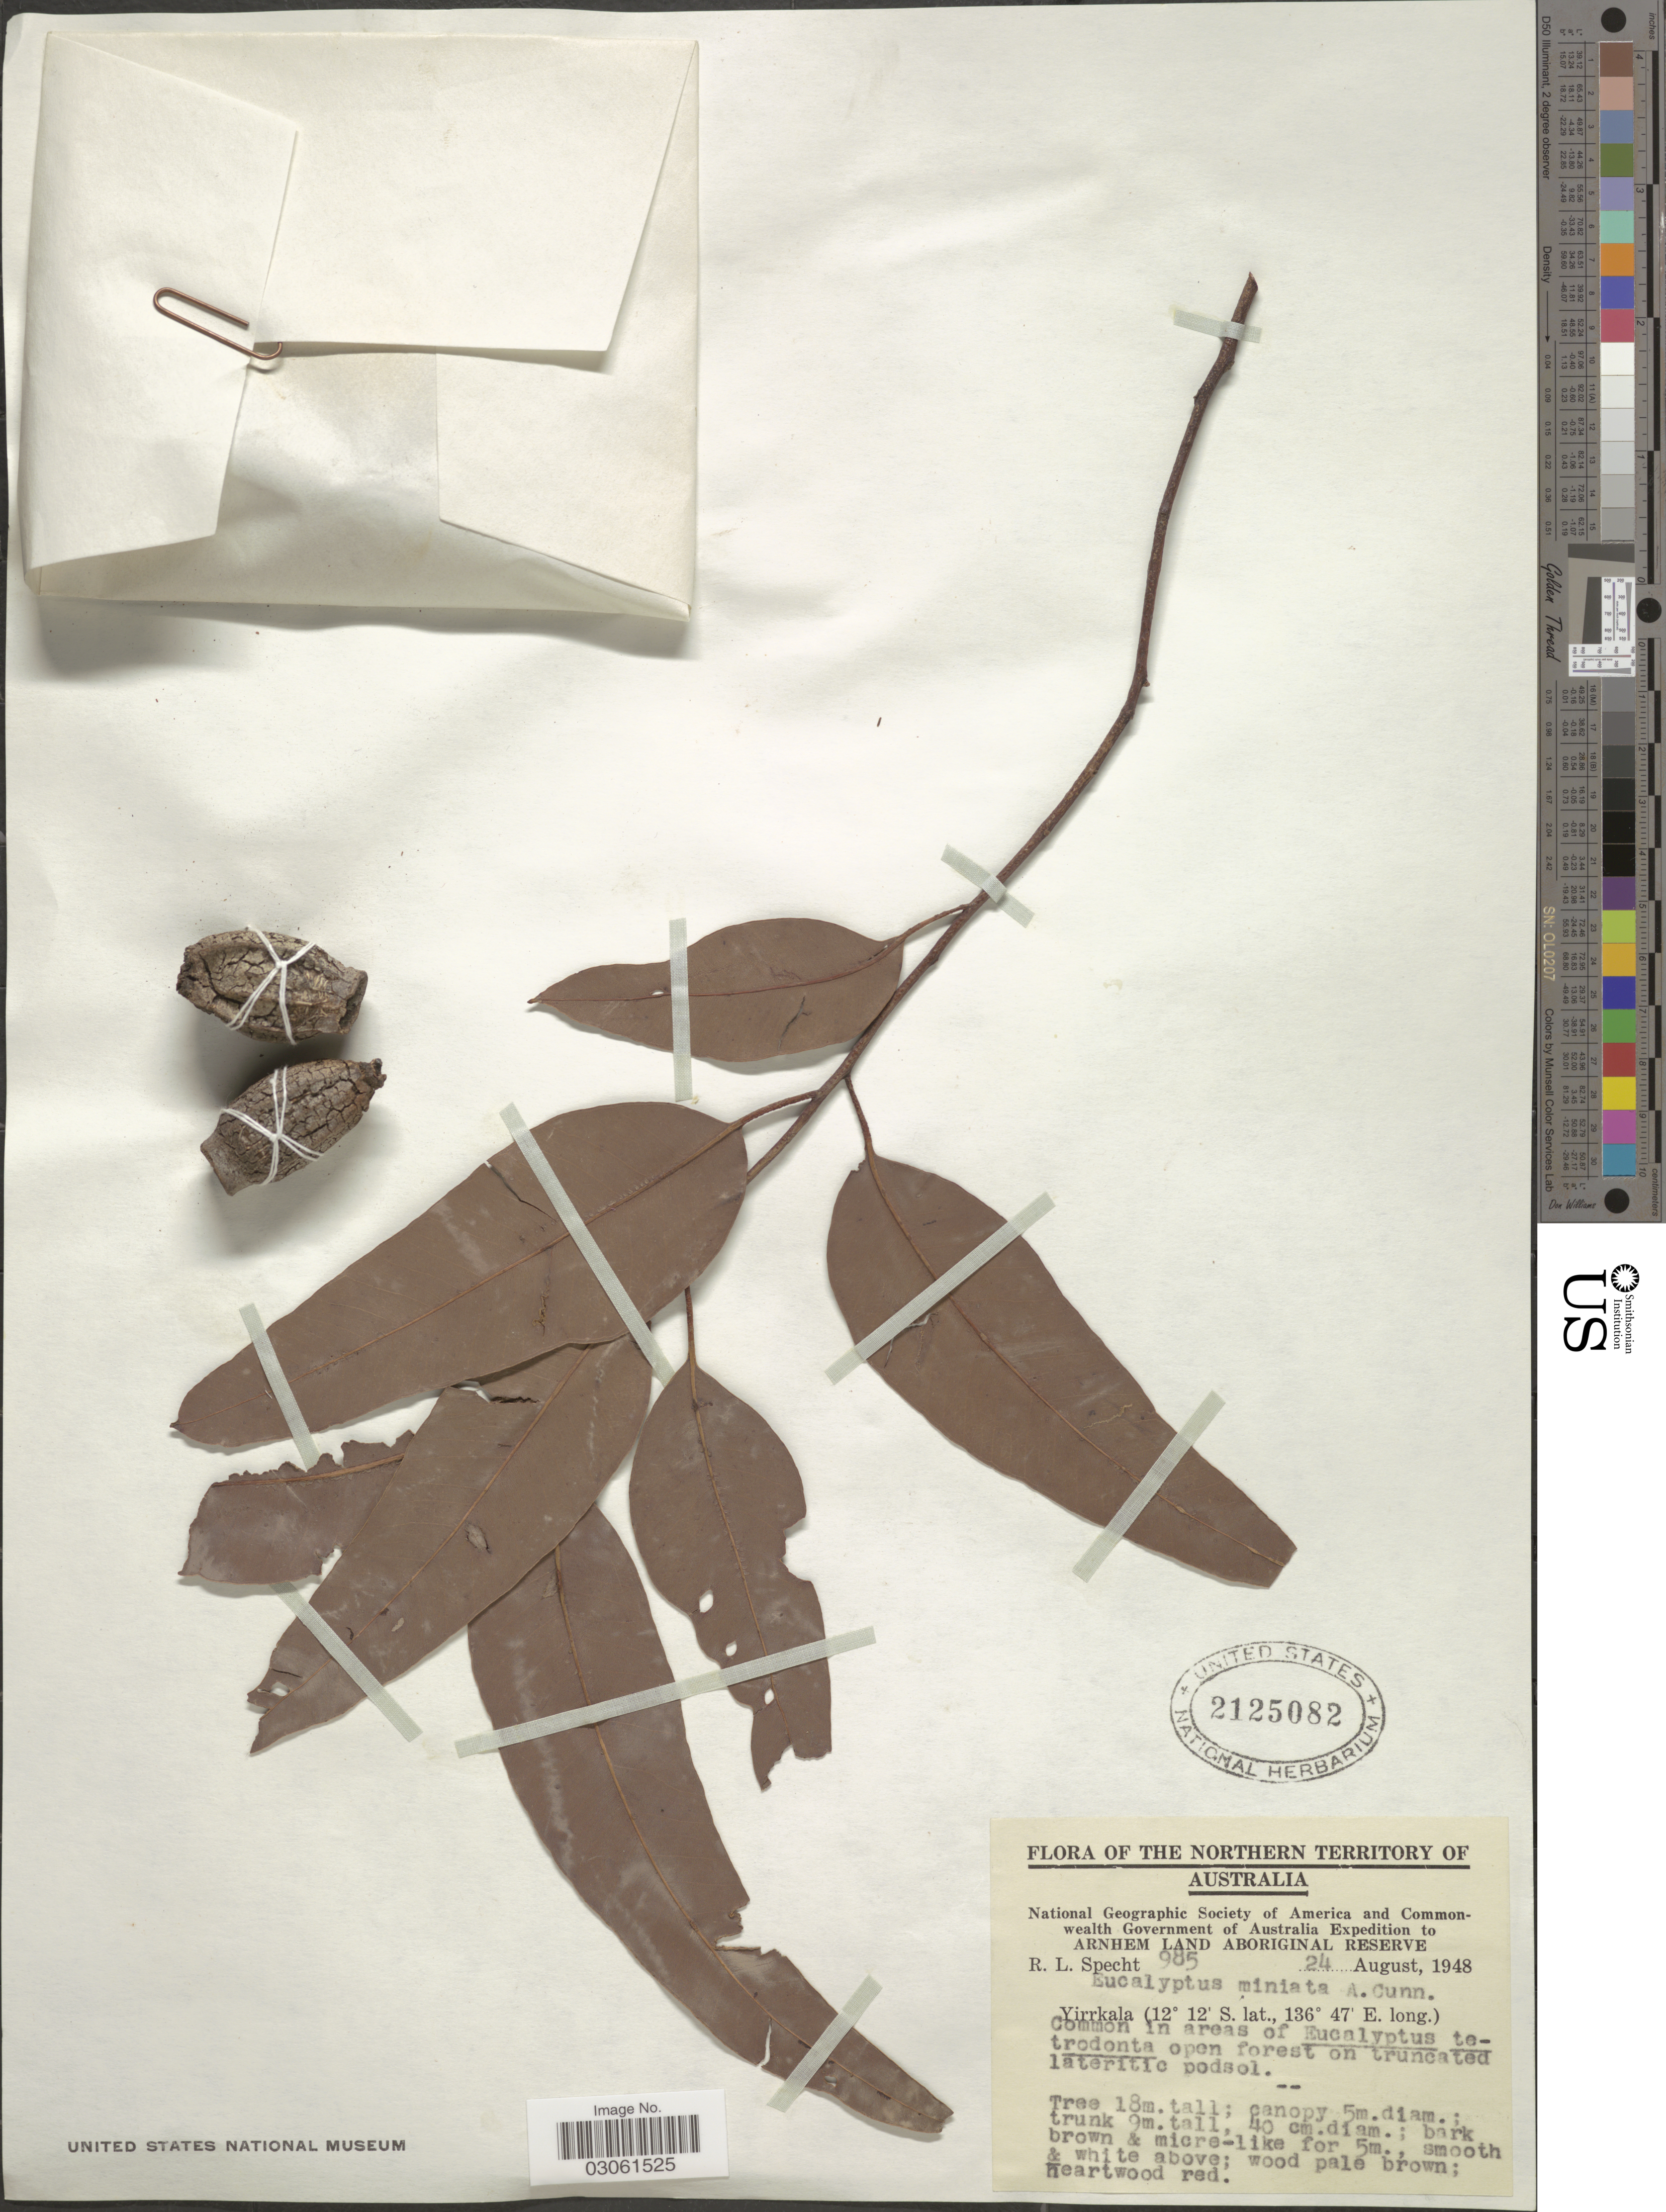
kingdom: Plantae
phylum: Tracheophyta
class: Magnoliopsida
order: Myrtales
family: Myrtaceae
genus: Eucalyptus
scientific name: Eucalyptus miniata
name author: Shauer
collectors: R. L. Specht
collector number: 985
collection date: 1948-08-24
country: Australia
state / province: Northern Territory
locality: Yirrkala. Arnhem Land Aboriginal Reserve.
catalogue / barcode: US 2125082